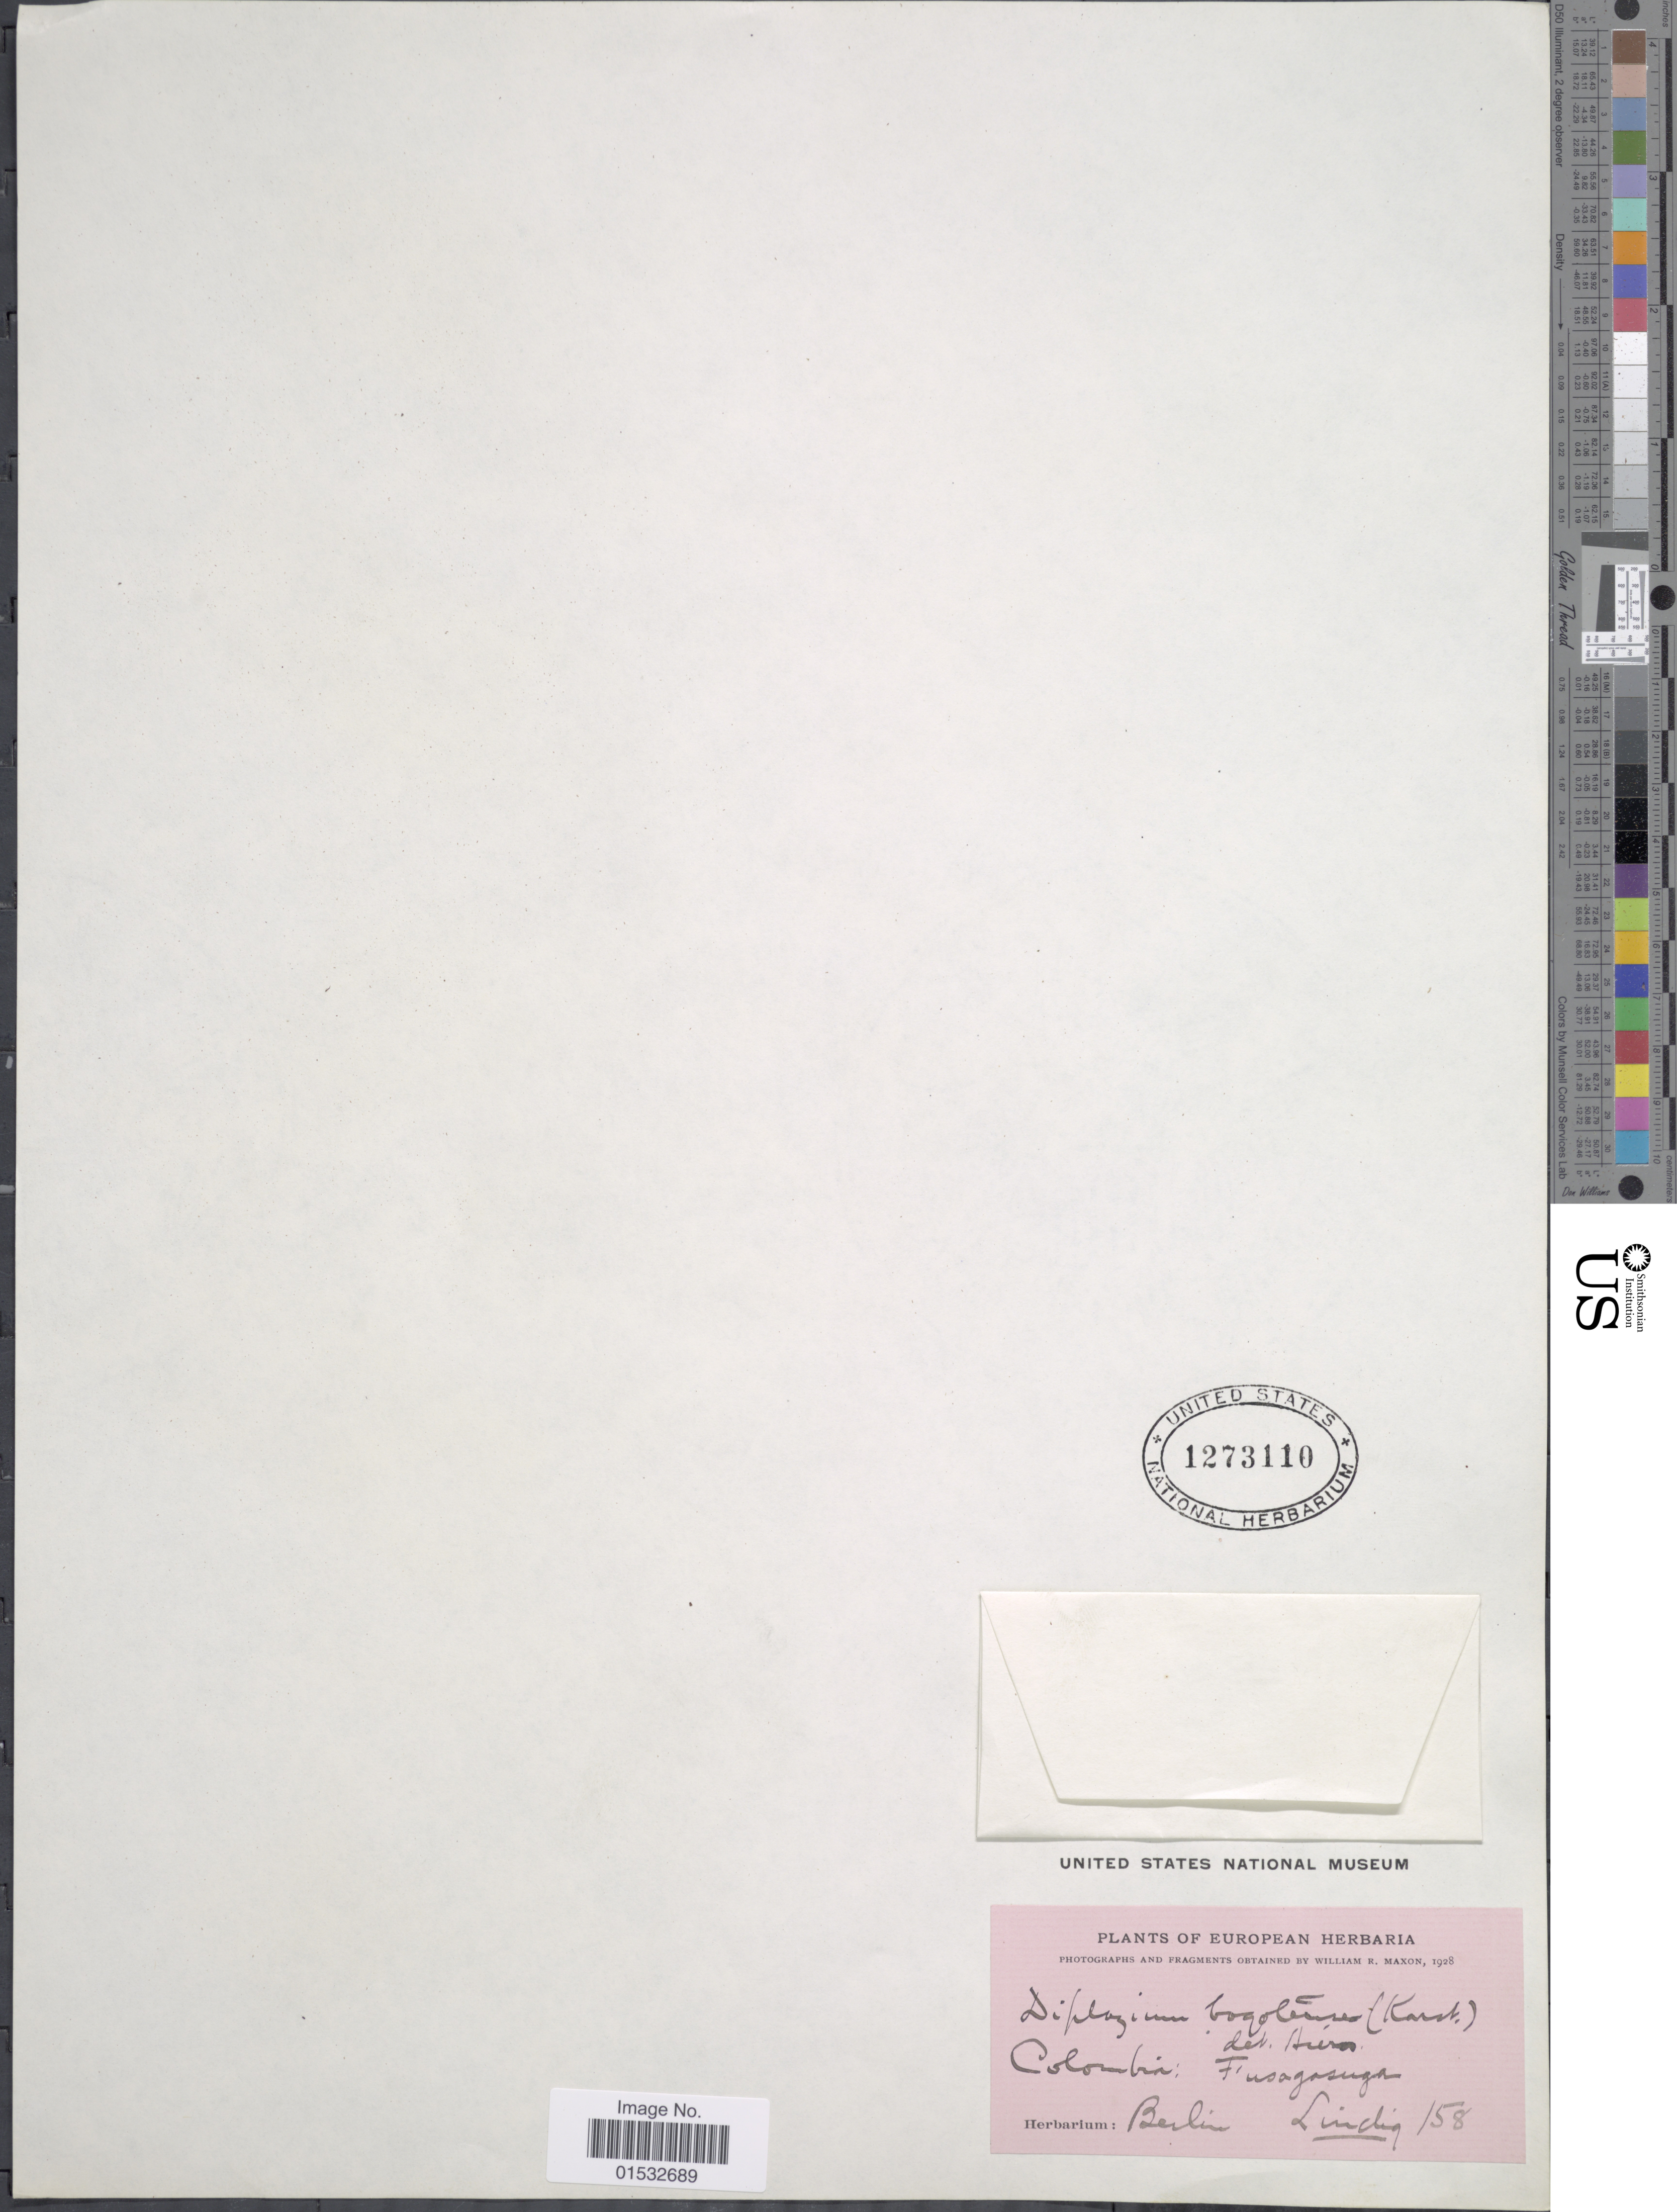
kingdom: Plantae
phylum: Tracheophyta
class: Polypodiopsida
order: Polypodiales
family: Athyriaceae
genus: Diplazium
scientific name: Diplazium bogotense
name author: (H. Karst.) Hieron.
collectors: -. Lindig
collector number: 158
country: Colombia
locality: Fusagasuga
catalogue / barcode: US 1273110